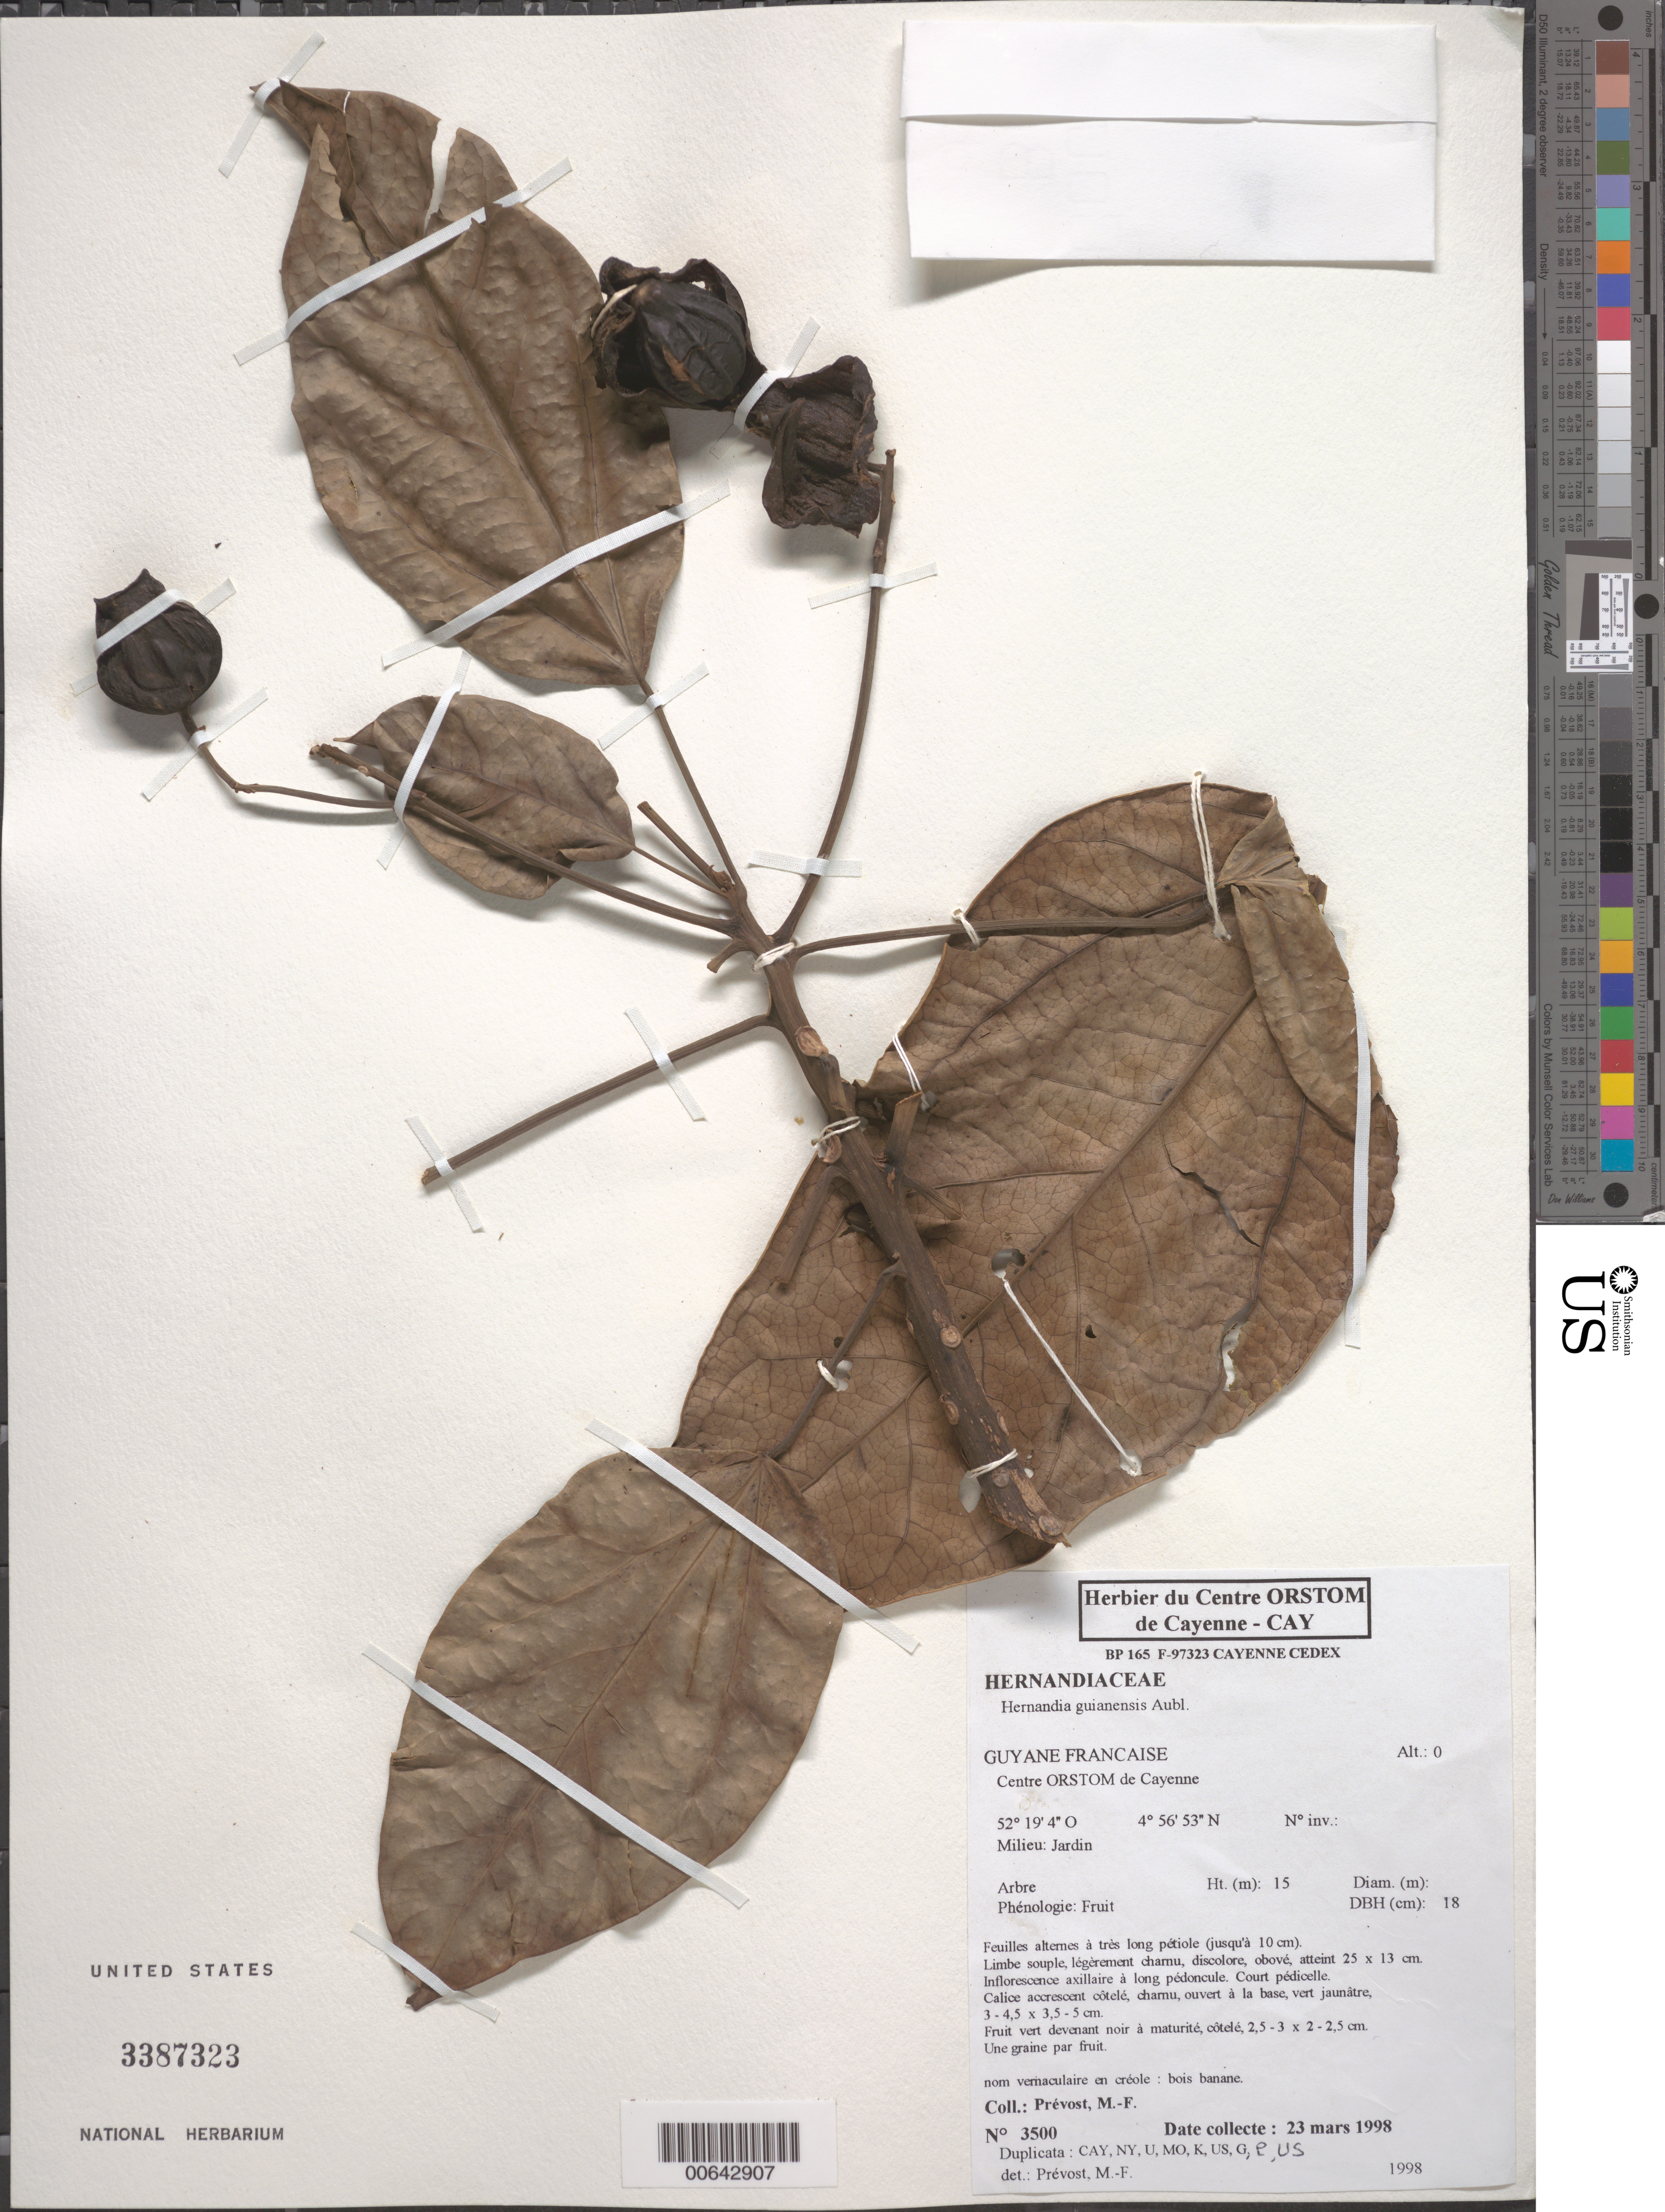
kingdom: Plantae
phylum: Tracheophyta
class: Magnoliopsida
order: Laurales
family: Hernandiaceae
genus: Hernandia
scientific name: Hernandia guianensis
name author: Aubl.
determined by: Prévost, M.-F.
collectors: M.-F. Prévost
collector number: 3500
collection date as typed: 23-Mar-98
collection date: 1998-03-23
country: French Guiana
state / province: Cayenne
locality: Centre ORSTOM de Cayenne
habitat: Garden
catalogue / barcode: US 3387323